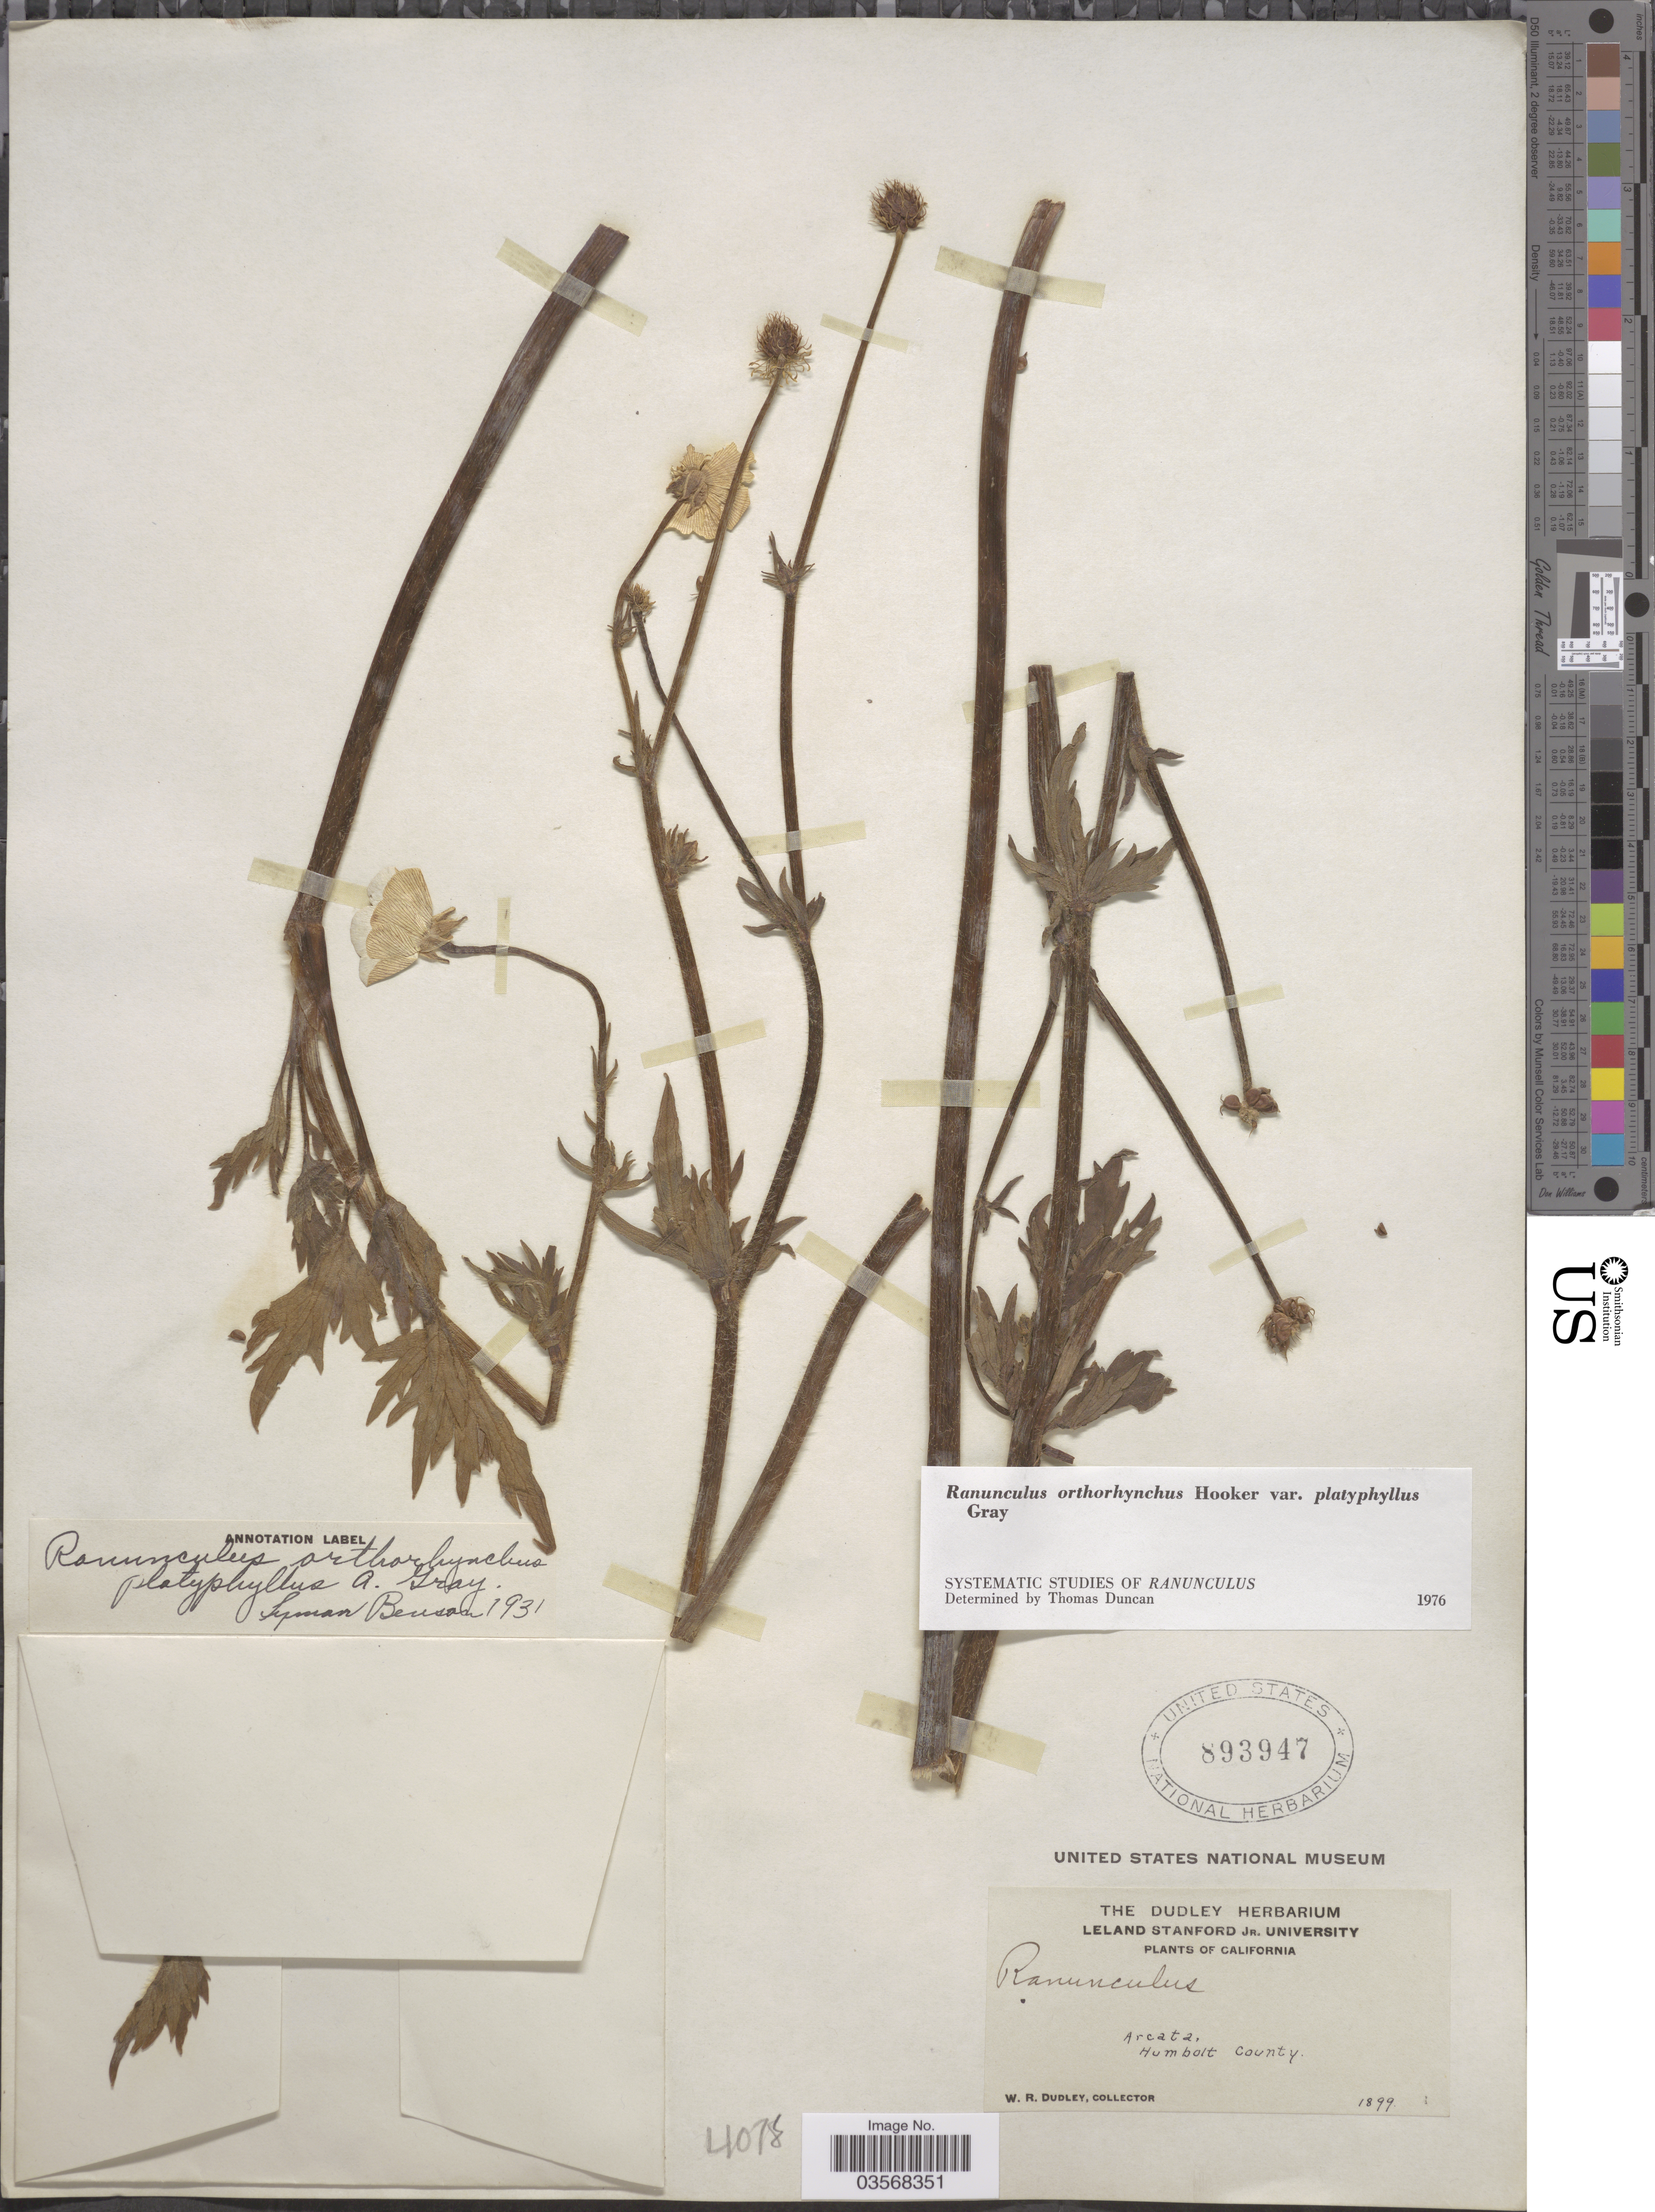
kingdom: Plantae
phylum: Tracheophyta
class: Magnoliopsida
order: Ranunculales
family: Ranunculaceae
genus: Ranunculus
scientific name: Ranunculus orthorhynchus var. platyphyllus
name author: A. Gray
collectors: W. Dudley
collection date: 1899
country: United States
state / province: California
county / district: Humboldt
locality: Arcata, Humbolt County.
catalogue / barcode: US 893947